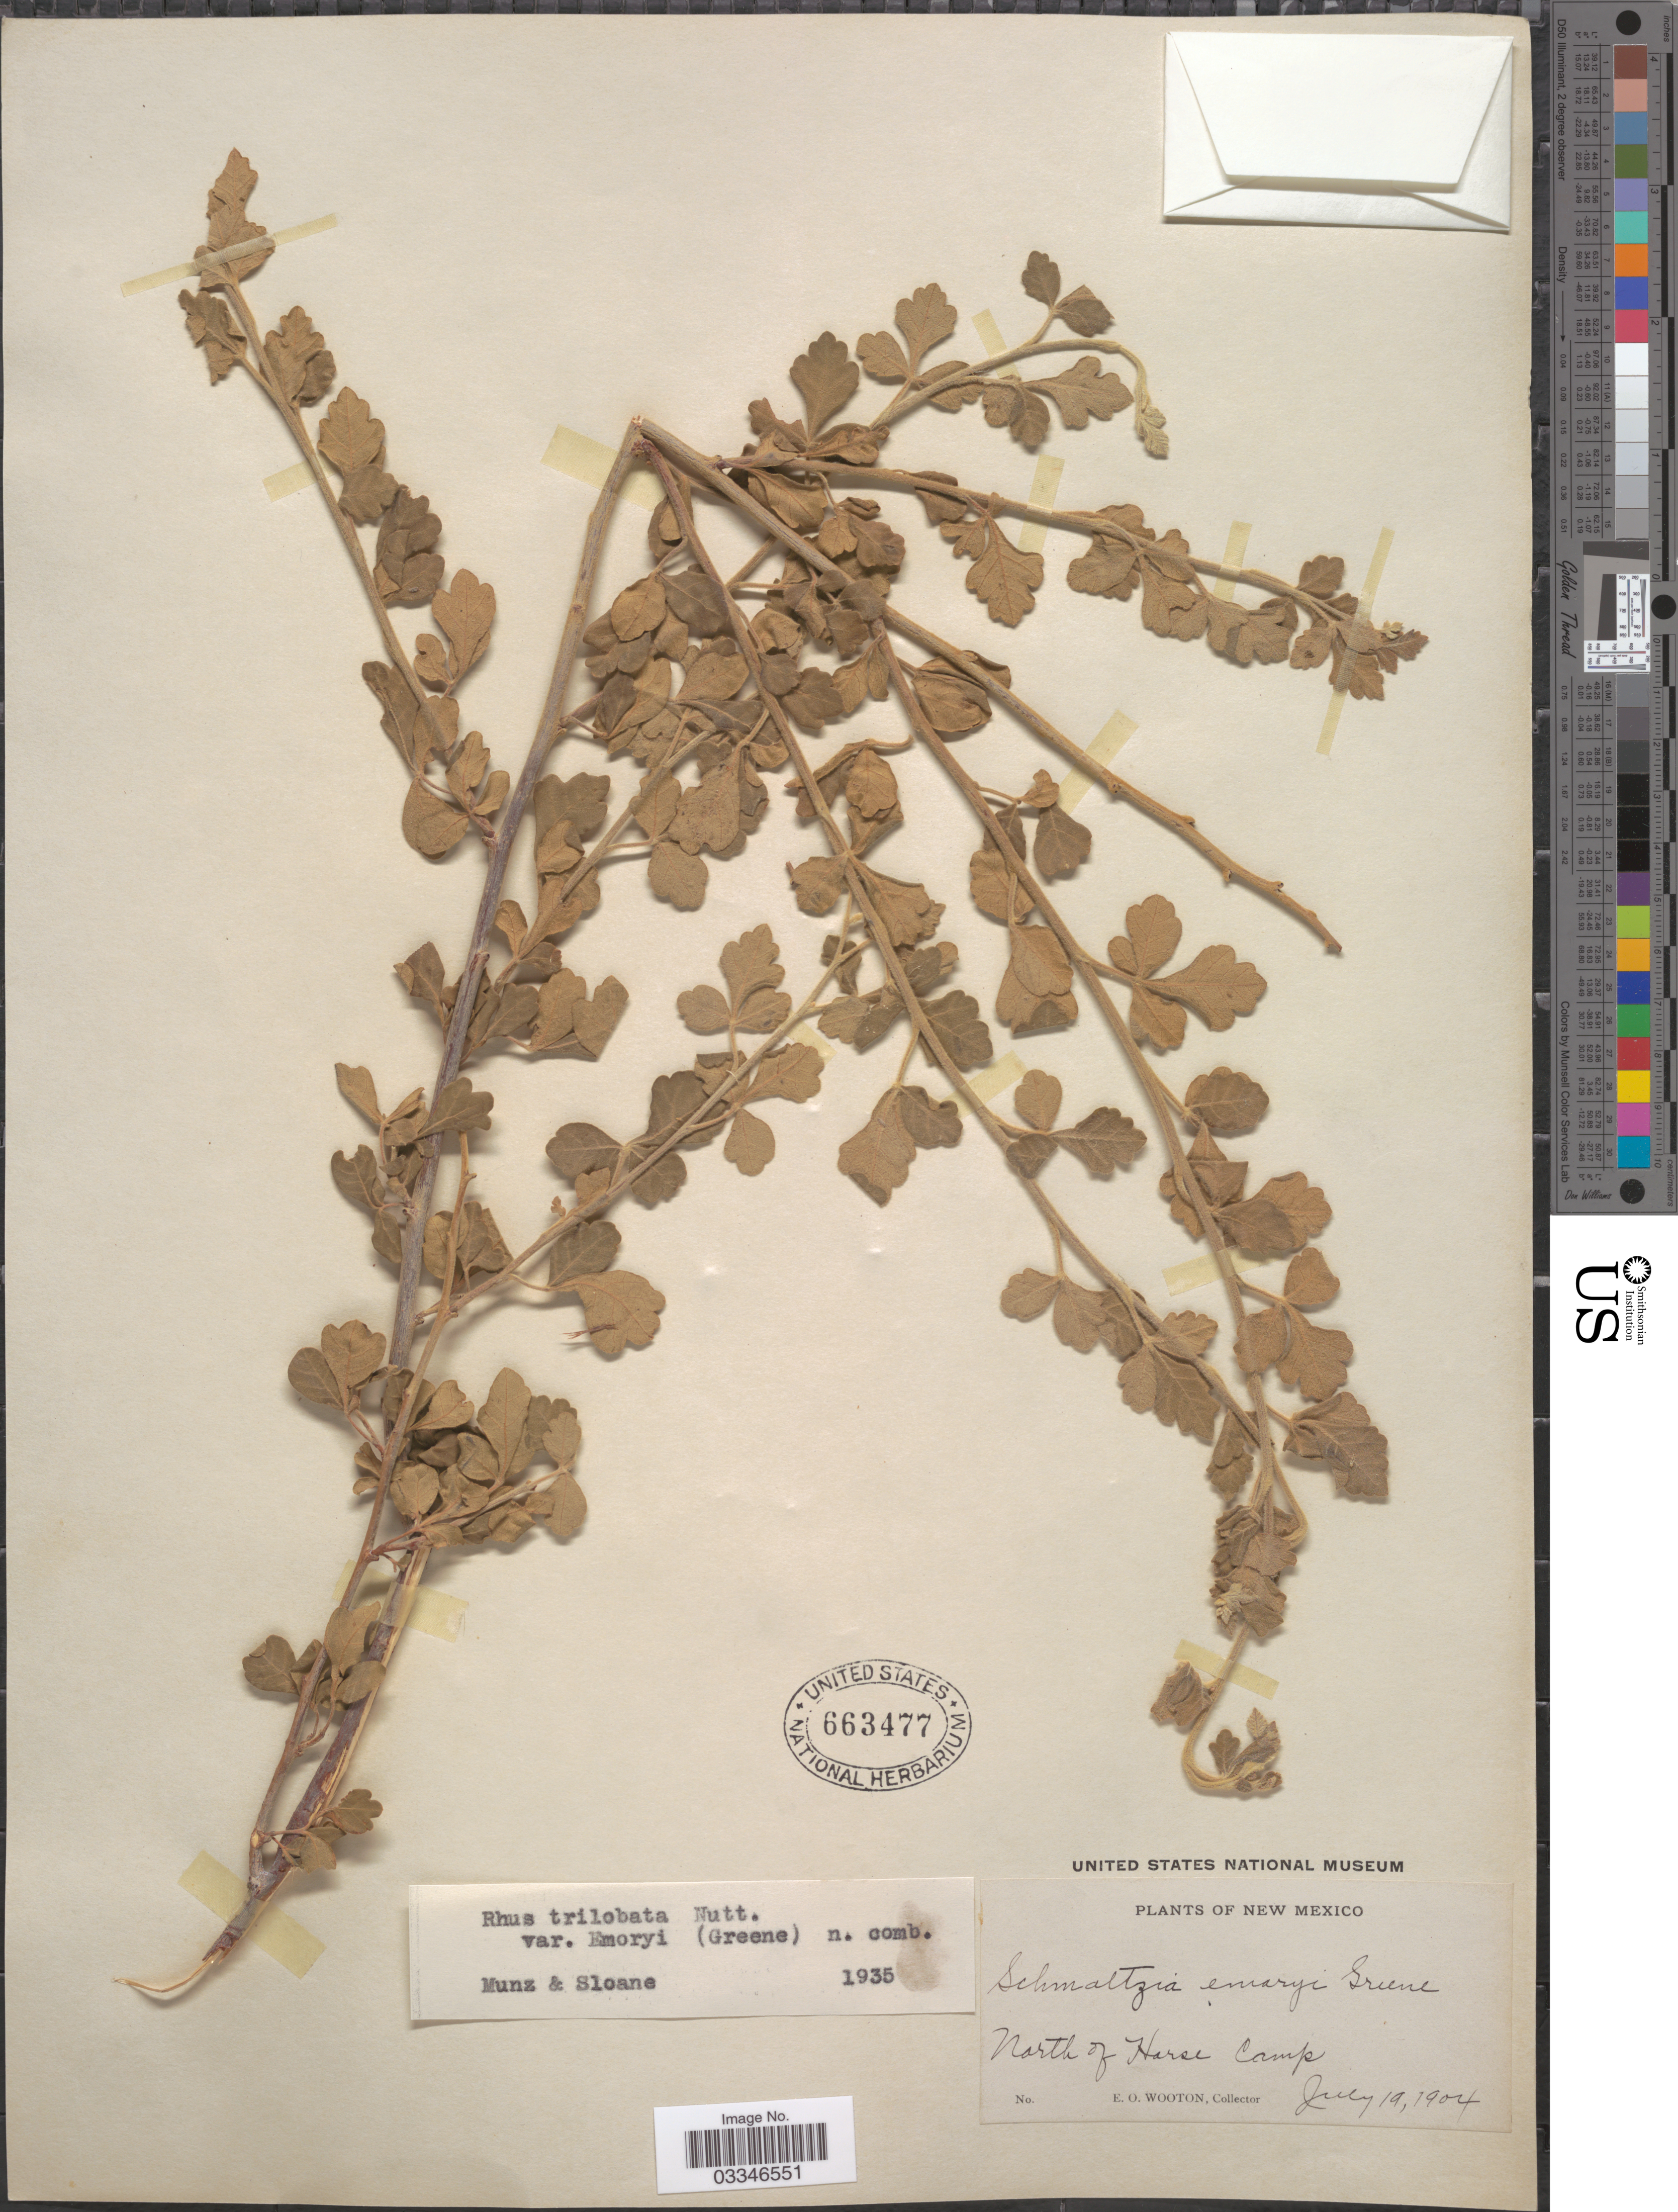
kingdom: Plantae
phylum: Tracheophyta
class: Magnoliopsida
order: Sapindales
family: Anacardiaceae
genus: Rhus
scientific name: Rhus trilobata var. pilosissima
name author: Engl.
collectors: E. O. Wooton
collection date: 1904-07-19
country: United States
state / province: New Mexico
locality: North of Horse Camp.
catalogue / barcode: US 663477